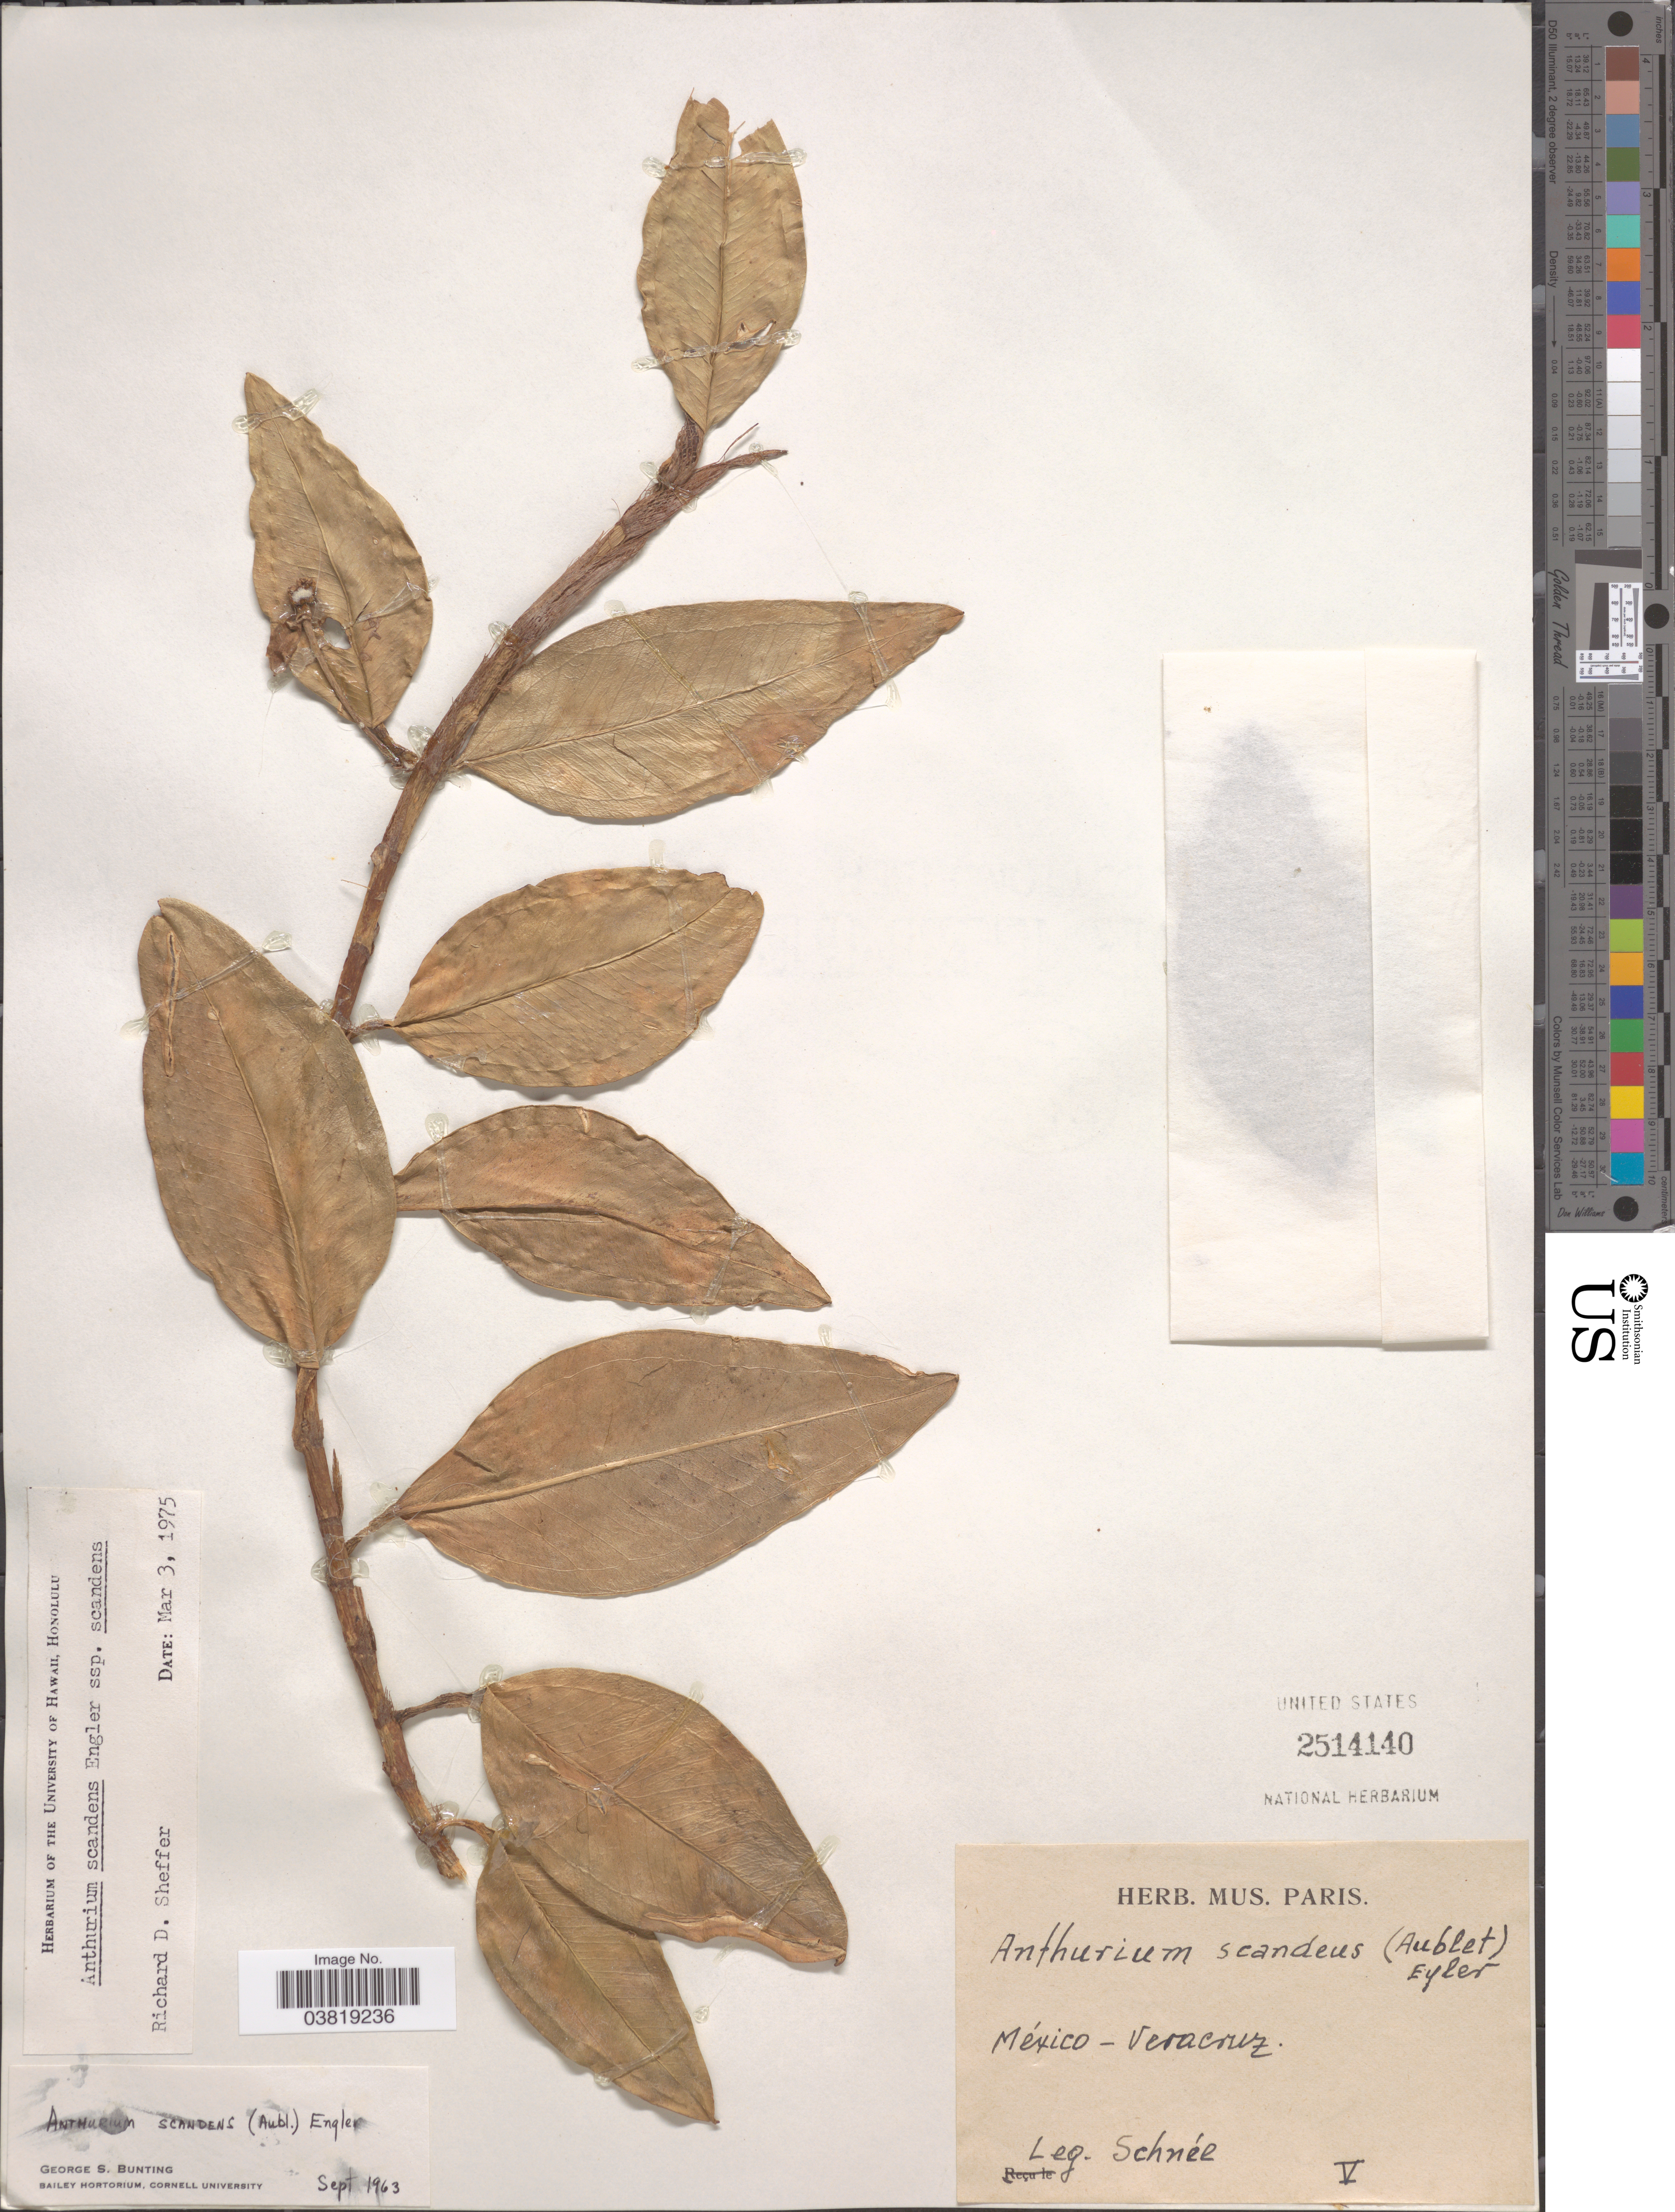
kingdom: Plantae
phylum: Tracheophyta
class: Liliopsida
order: Alismatales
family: Araceae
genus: Anthurium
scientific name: Anthurium scandens var. scandens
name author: (Aubl.) Engl.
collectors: Schnée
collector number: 5?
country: Mexico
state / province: Veracruz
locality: Veracruz.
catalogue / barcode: US 2514140